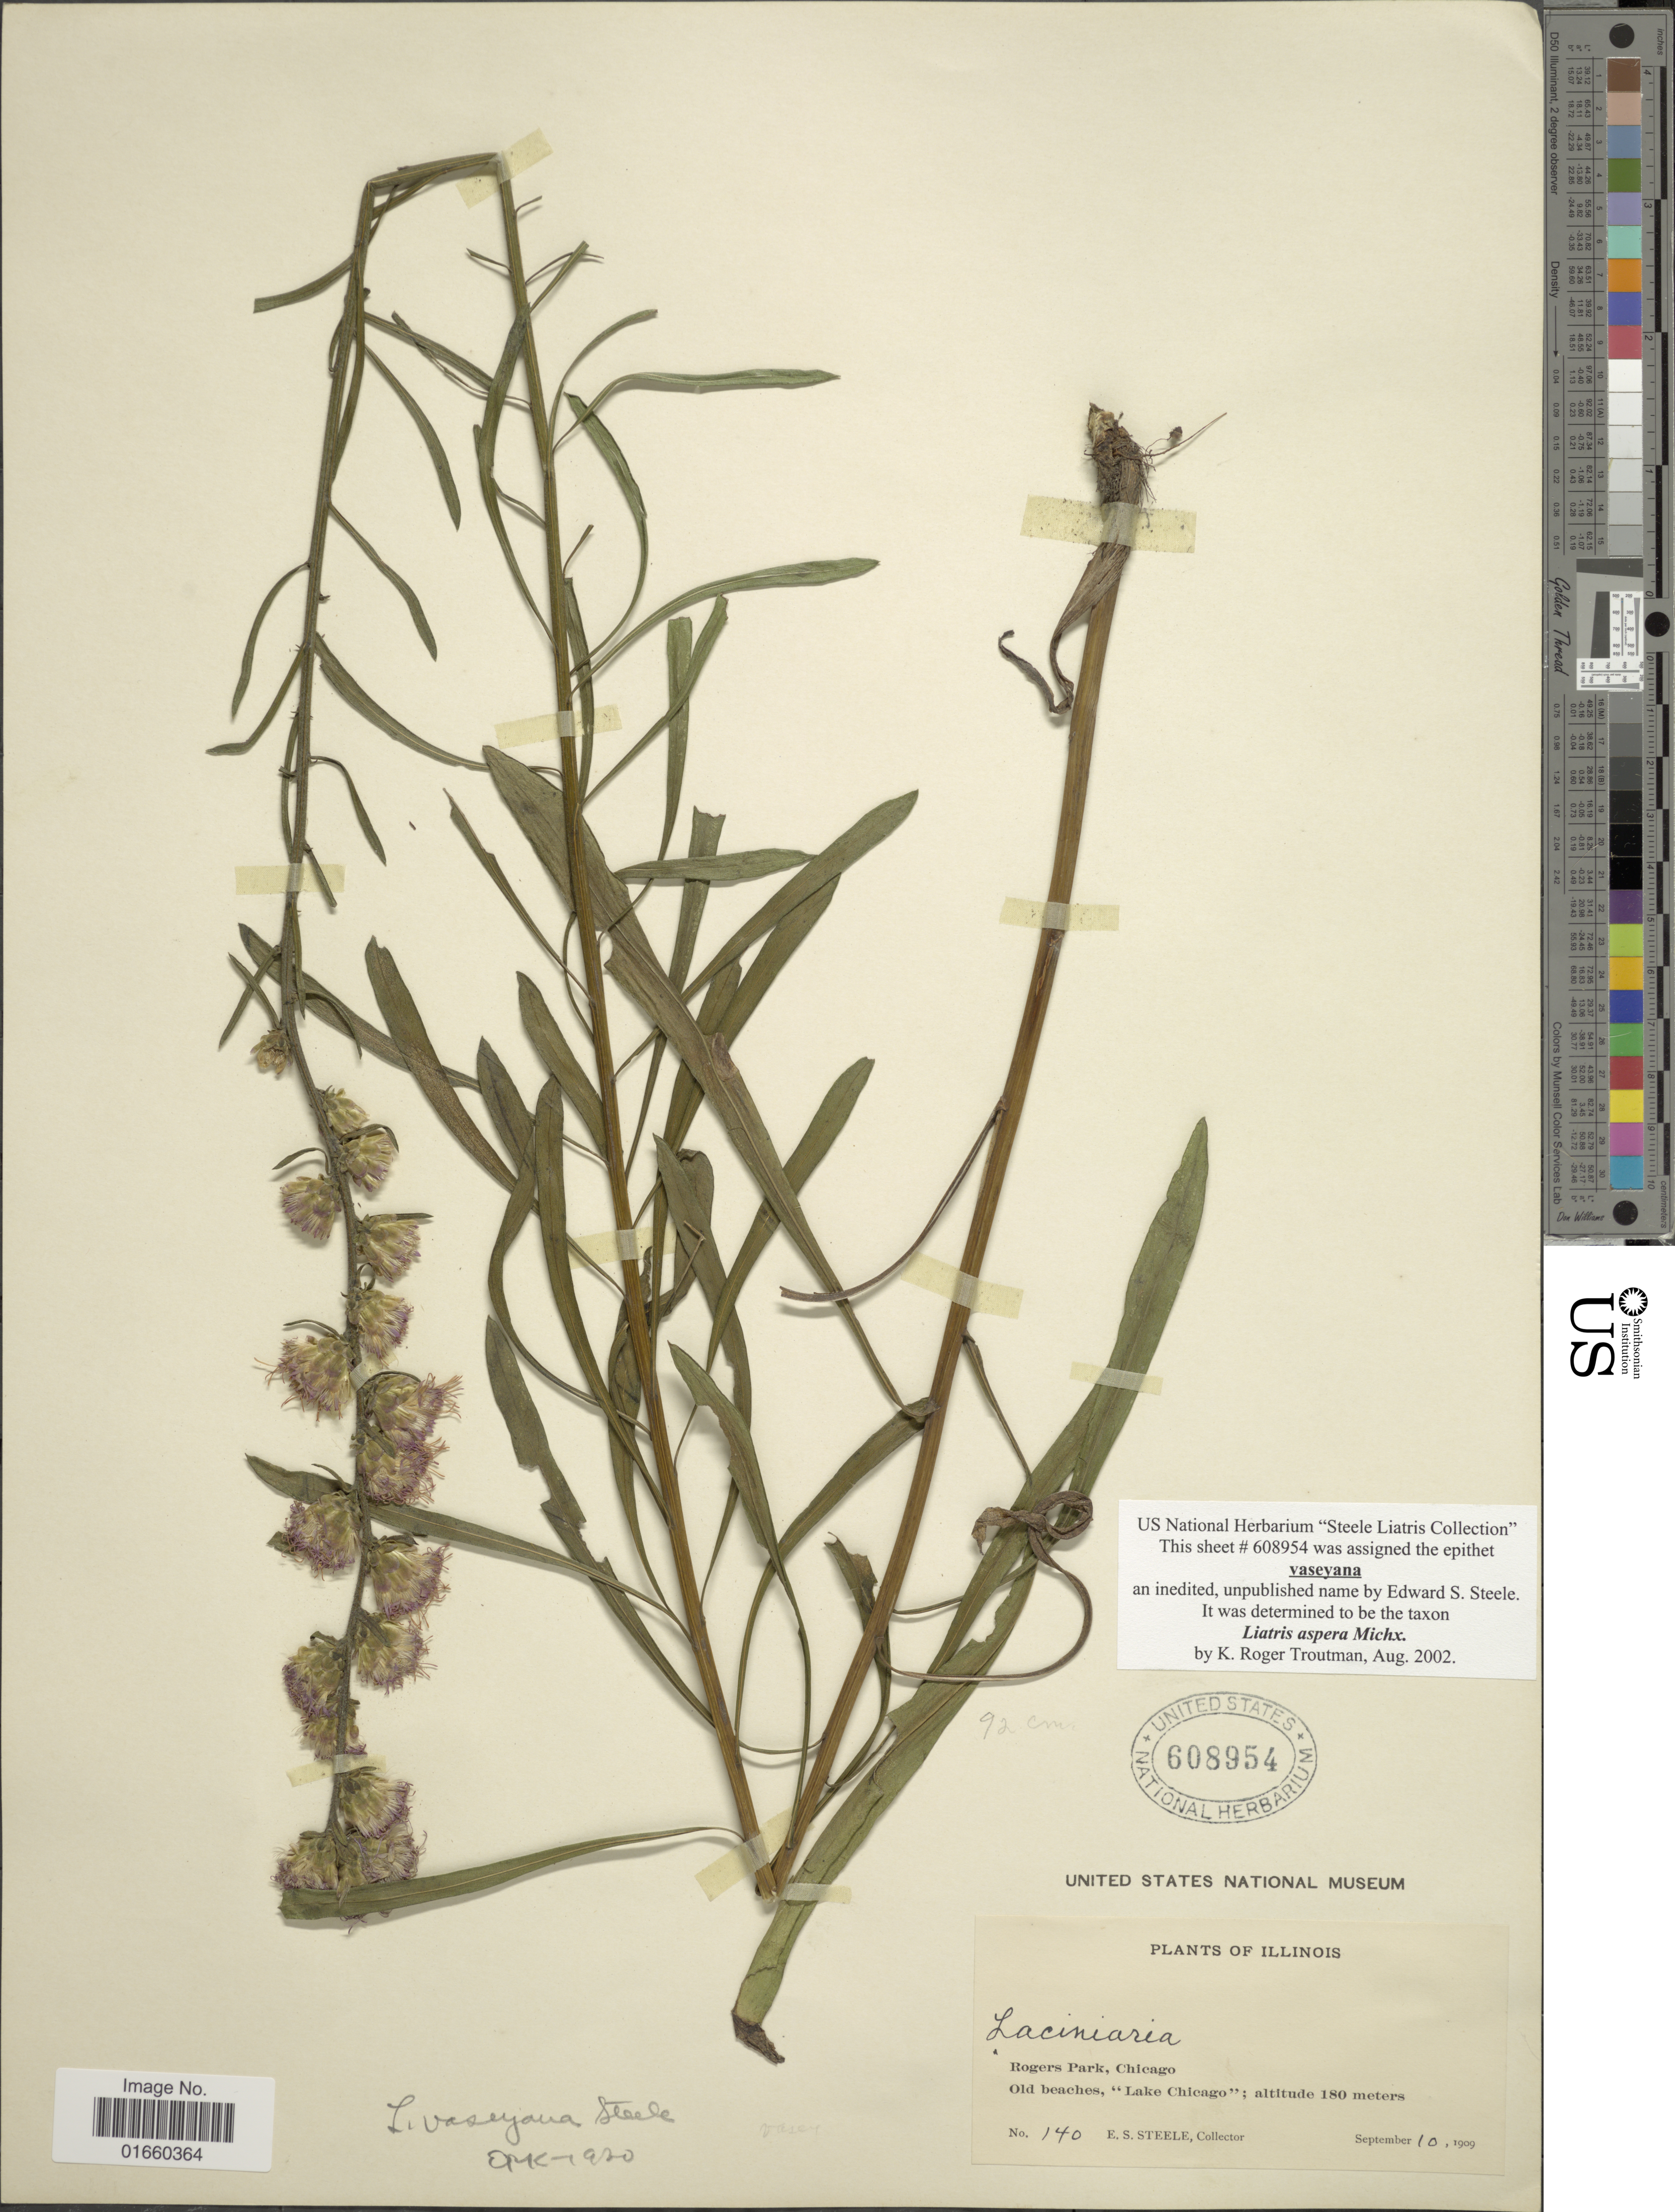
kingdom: Plantae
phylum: Tracheophyta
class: Magnoliopsida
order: Asterales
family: Asteraceae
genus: Liatris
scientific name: Liatris aspera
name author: Michx.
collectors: E. Steele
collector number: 140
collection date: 1909-09-10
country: United States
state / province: Illinois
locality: Rogers Park, Chicago, Old beaches, "Lake Chicago"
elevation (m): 180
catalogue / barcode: US 608954